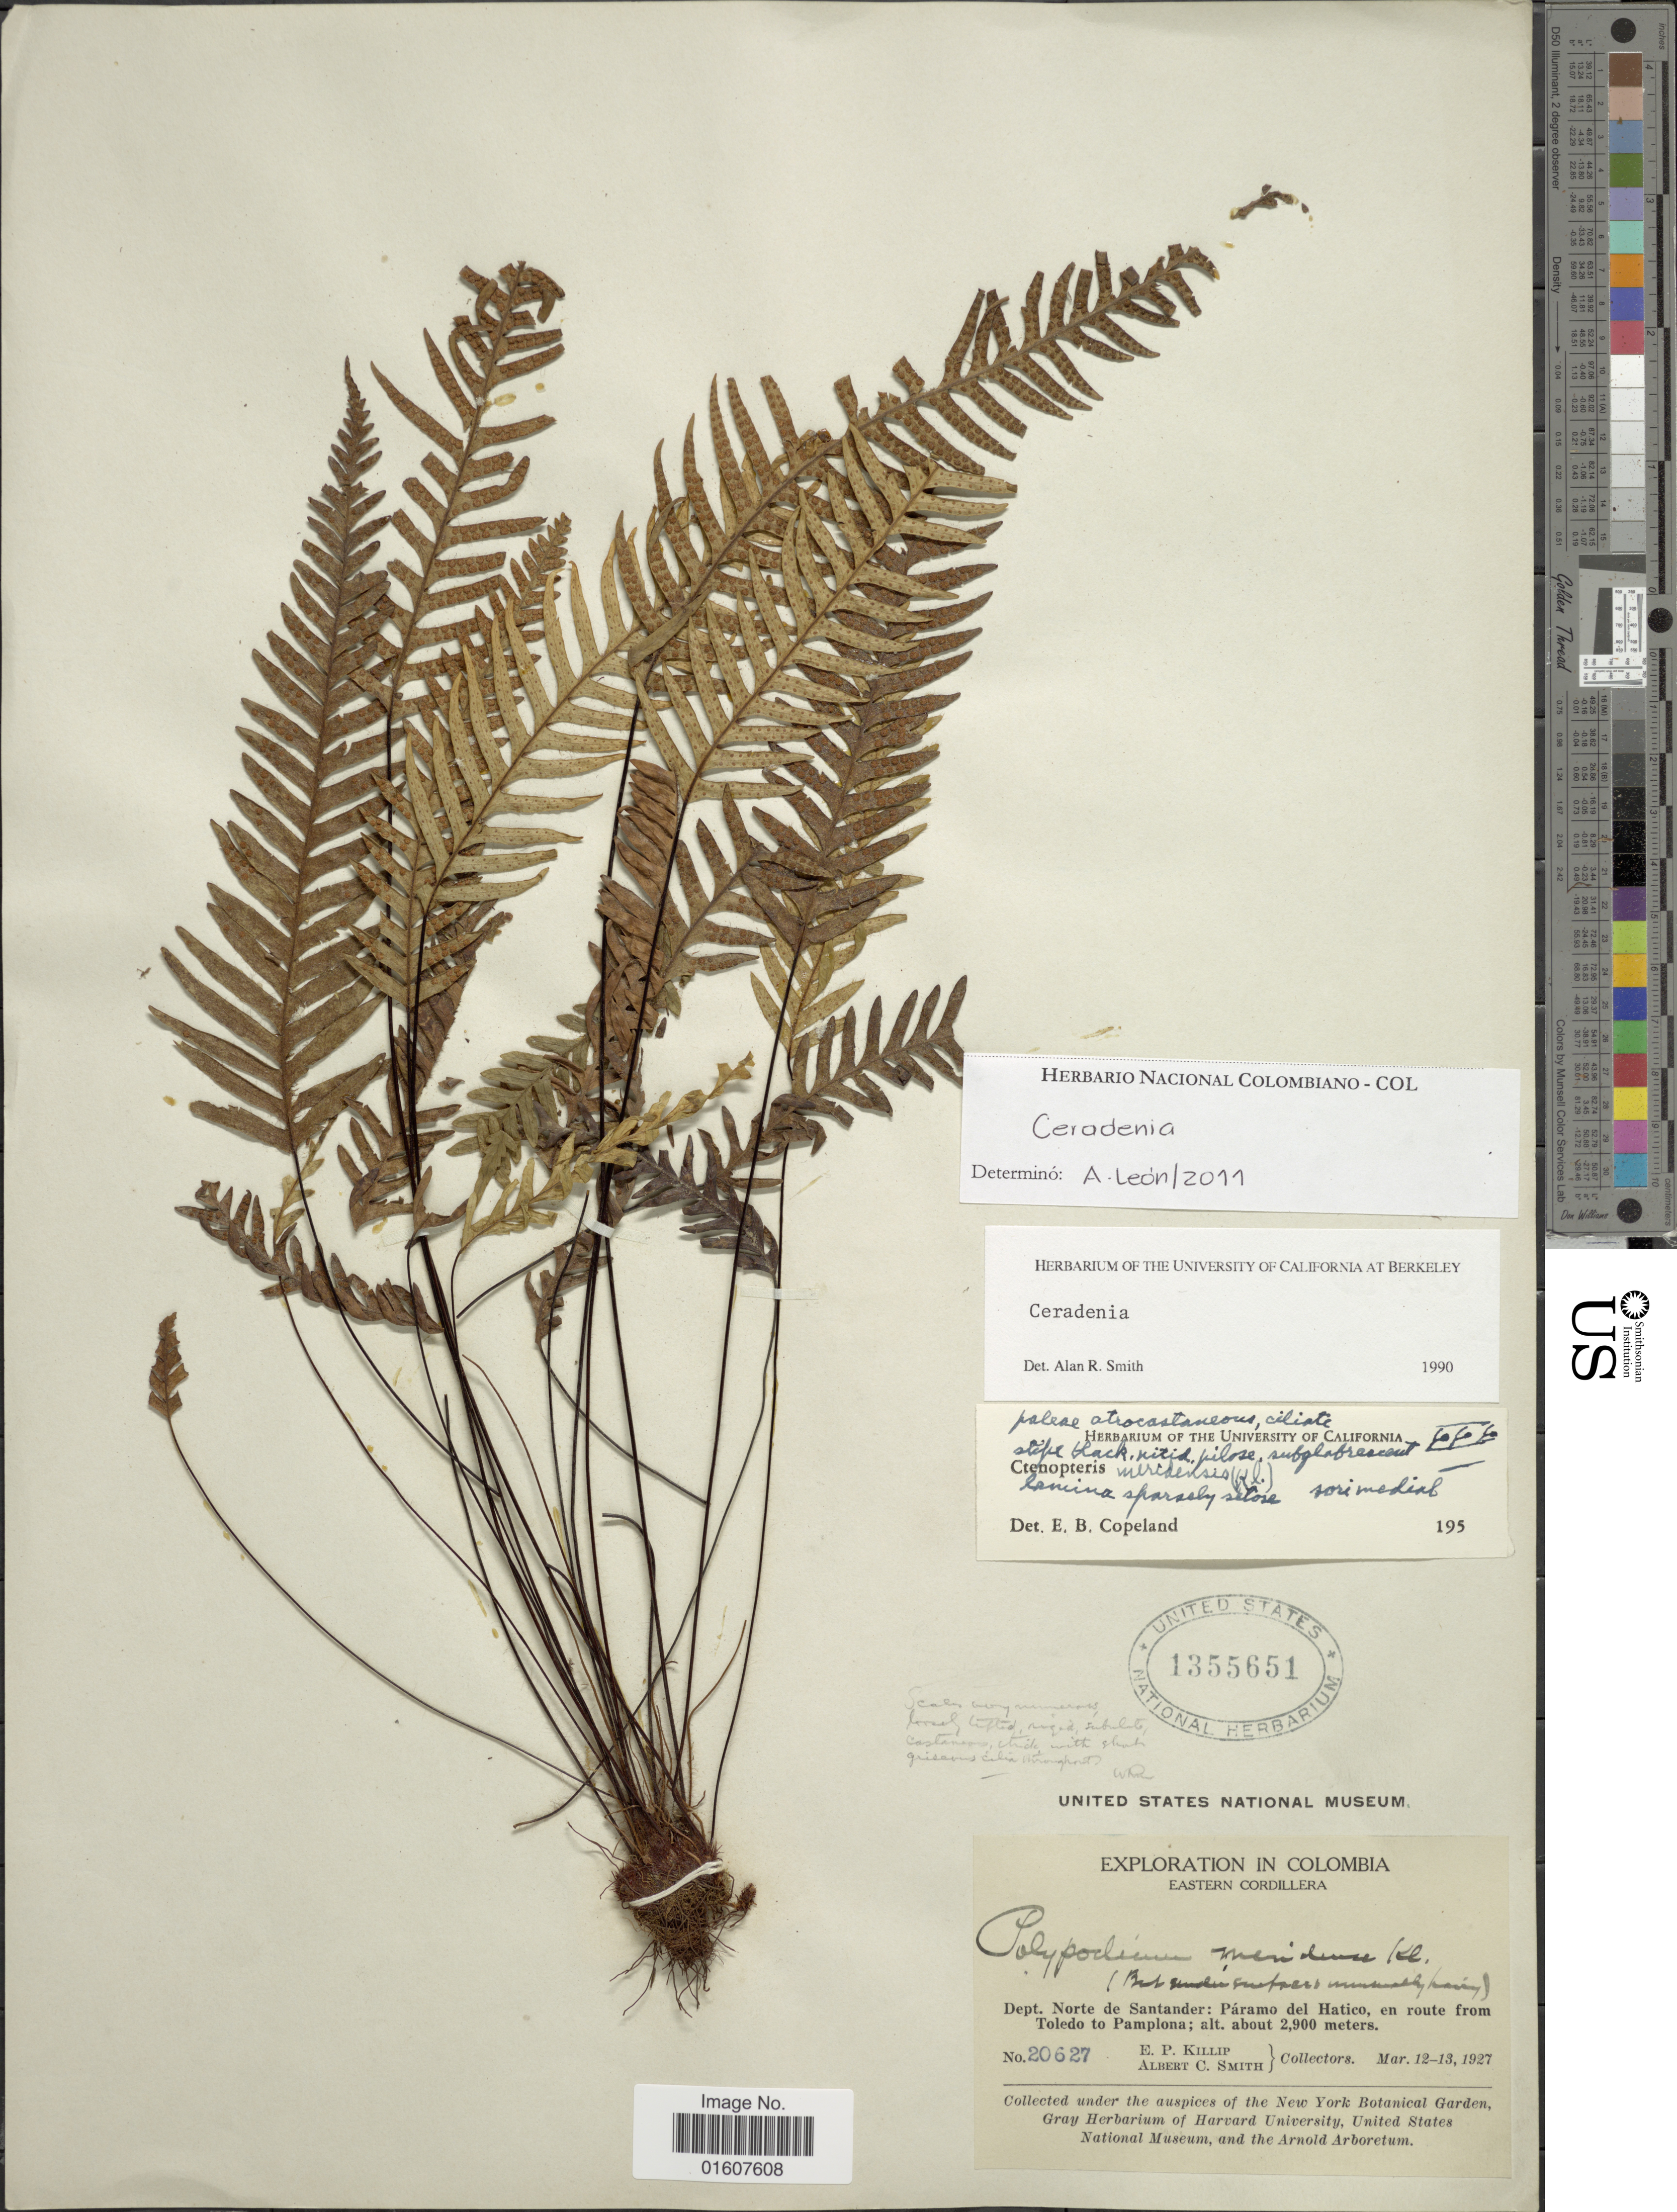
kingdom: Plantae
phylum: Tracheophyta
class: Polypodiopsida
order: Polypodiales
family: Polypodiaceae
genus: Terpsichore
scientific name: Terpsichore sp.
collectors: E. P. Killip & A. C. Smith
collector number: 20627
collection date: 1927-03-12/1927-03-13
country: Colombia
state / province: Norte de Santander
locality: Eastern Cordillera, Dept. Norte de Santander: Páramo del Hatico, en route from Toledo to Pamplona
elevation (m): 2900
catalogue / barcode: US 1355651